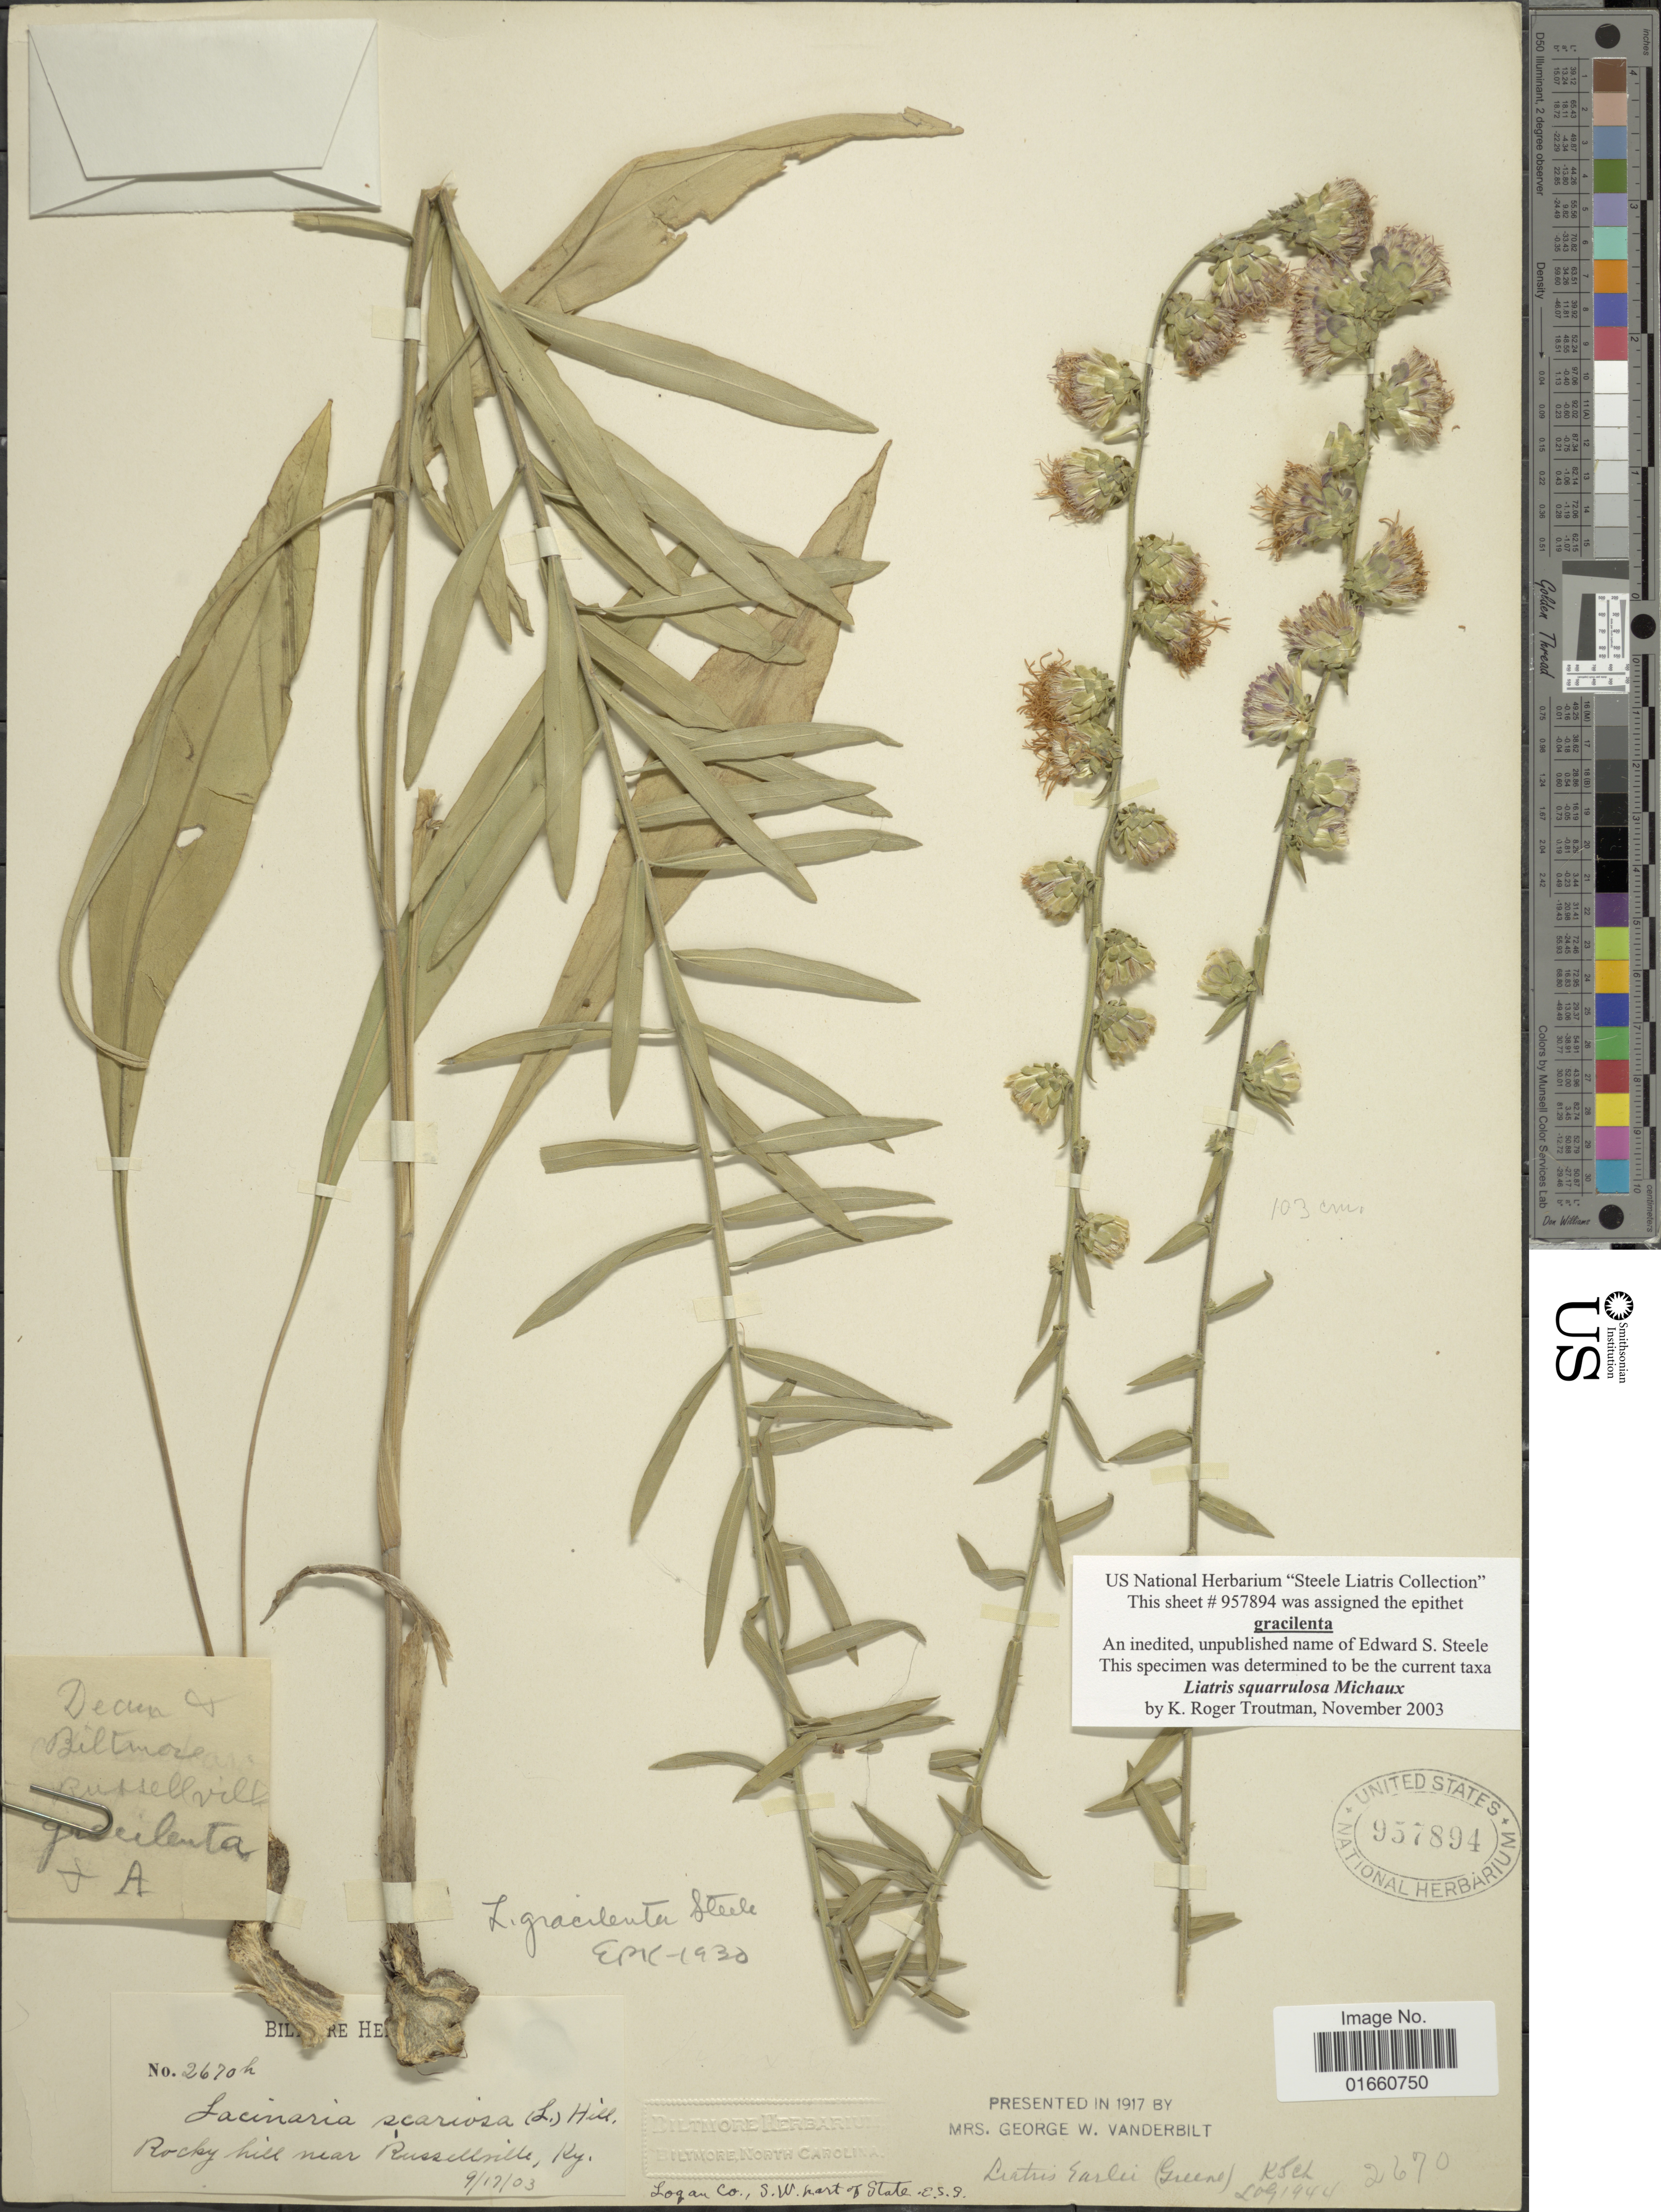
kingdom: Plantae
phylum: Tracheophyta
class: Magnoliopsida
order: Asterales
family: Asteraceae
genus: Liatris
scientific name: Liatris squarrulosa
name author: Michx.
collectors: ex herb. Biltmore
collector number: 2670h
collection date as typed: Transcribed d/m/y: 17/9/3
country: United States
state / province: Kentucky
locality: Rocky hill near Russellville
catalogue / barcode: US 957894